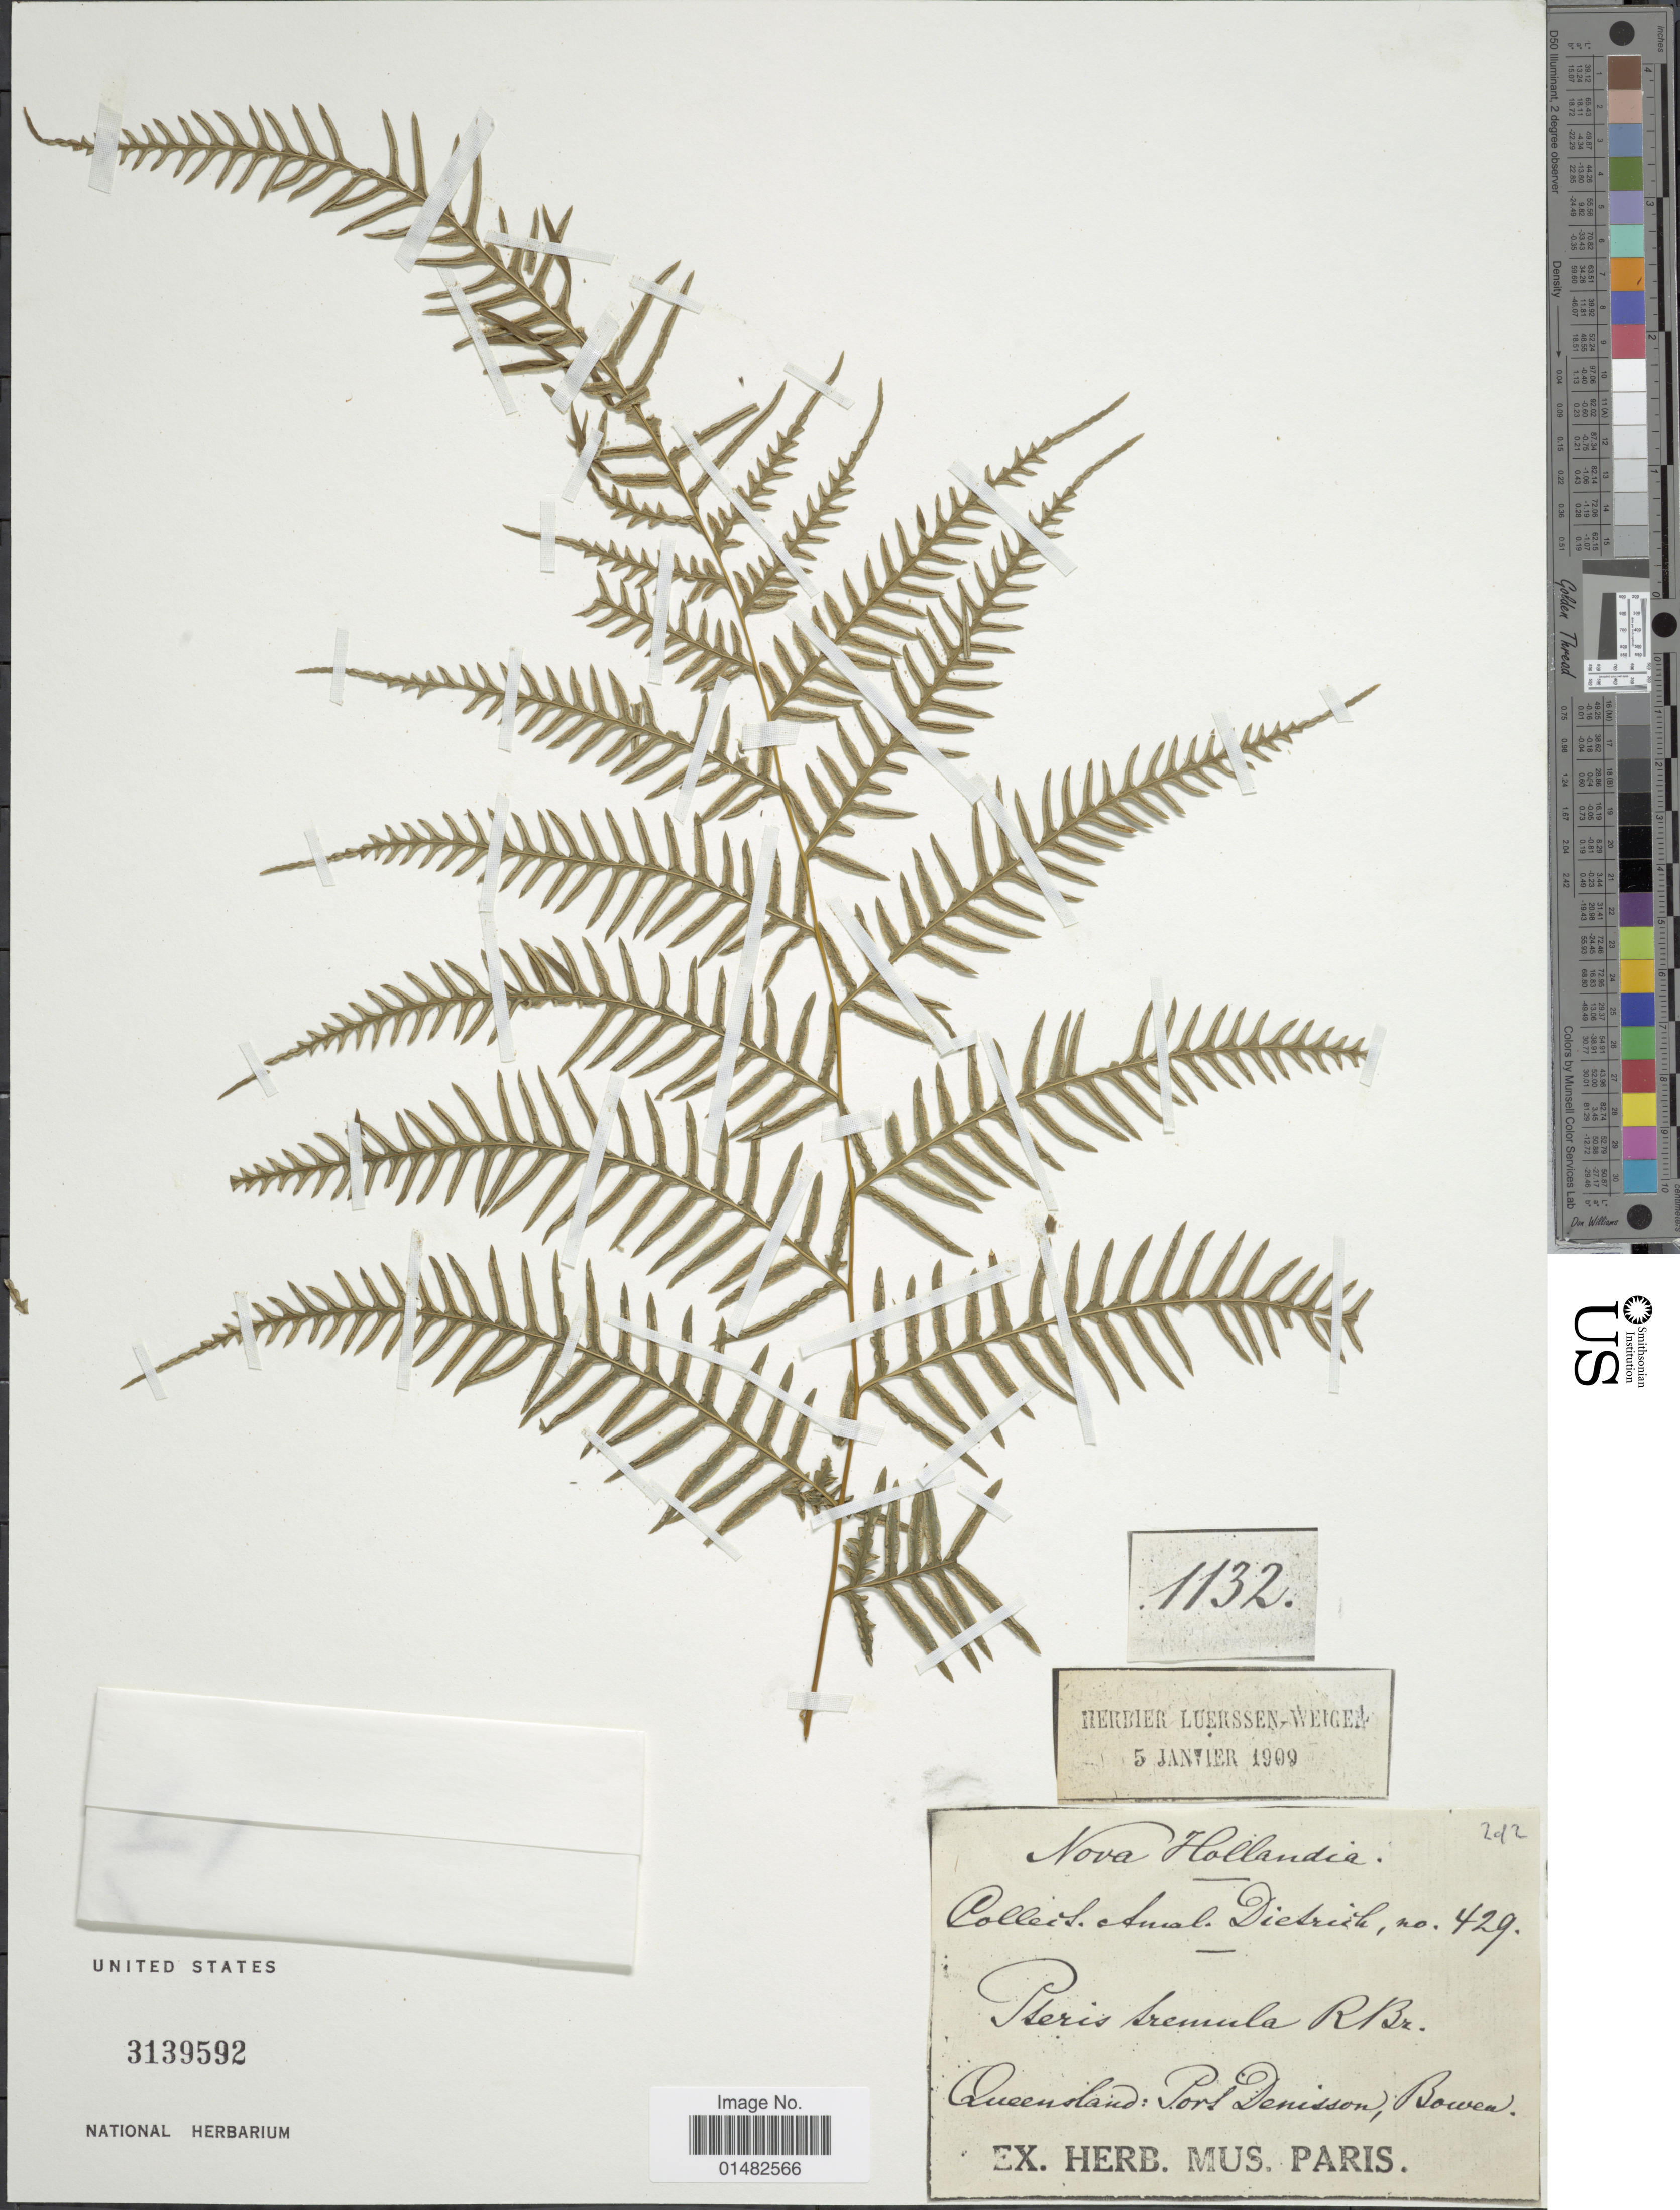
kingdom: Plantae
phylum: Tracheophyta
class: Polypodiopsida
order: Polypodiales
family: Pteridaceae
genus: Pteris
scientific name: Pteris tremula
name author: R. Br.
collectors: A. Dietrich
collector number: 429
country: Australia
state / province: Queensland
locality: Nova Hollandia, Queensland: Port Denisson, Bowen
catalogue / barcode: US 3139592